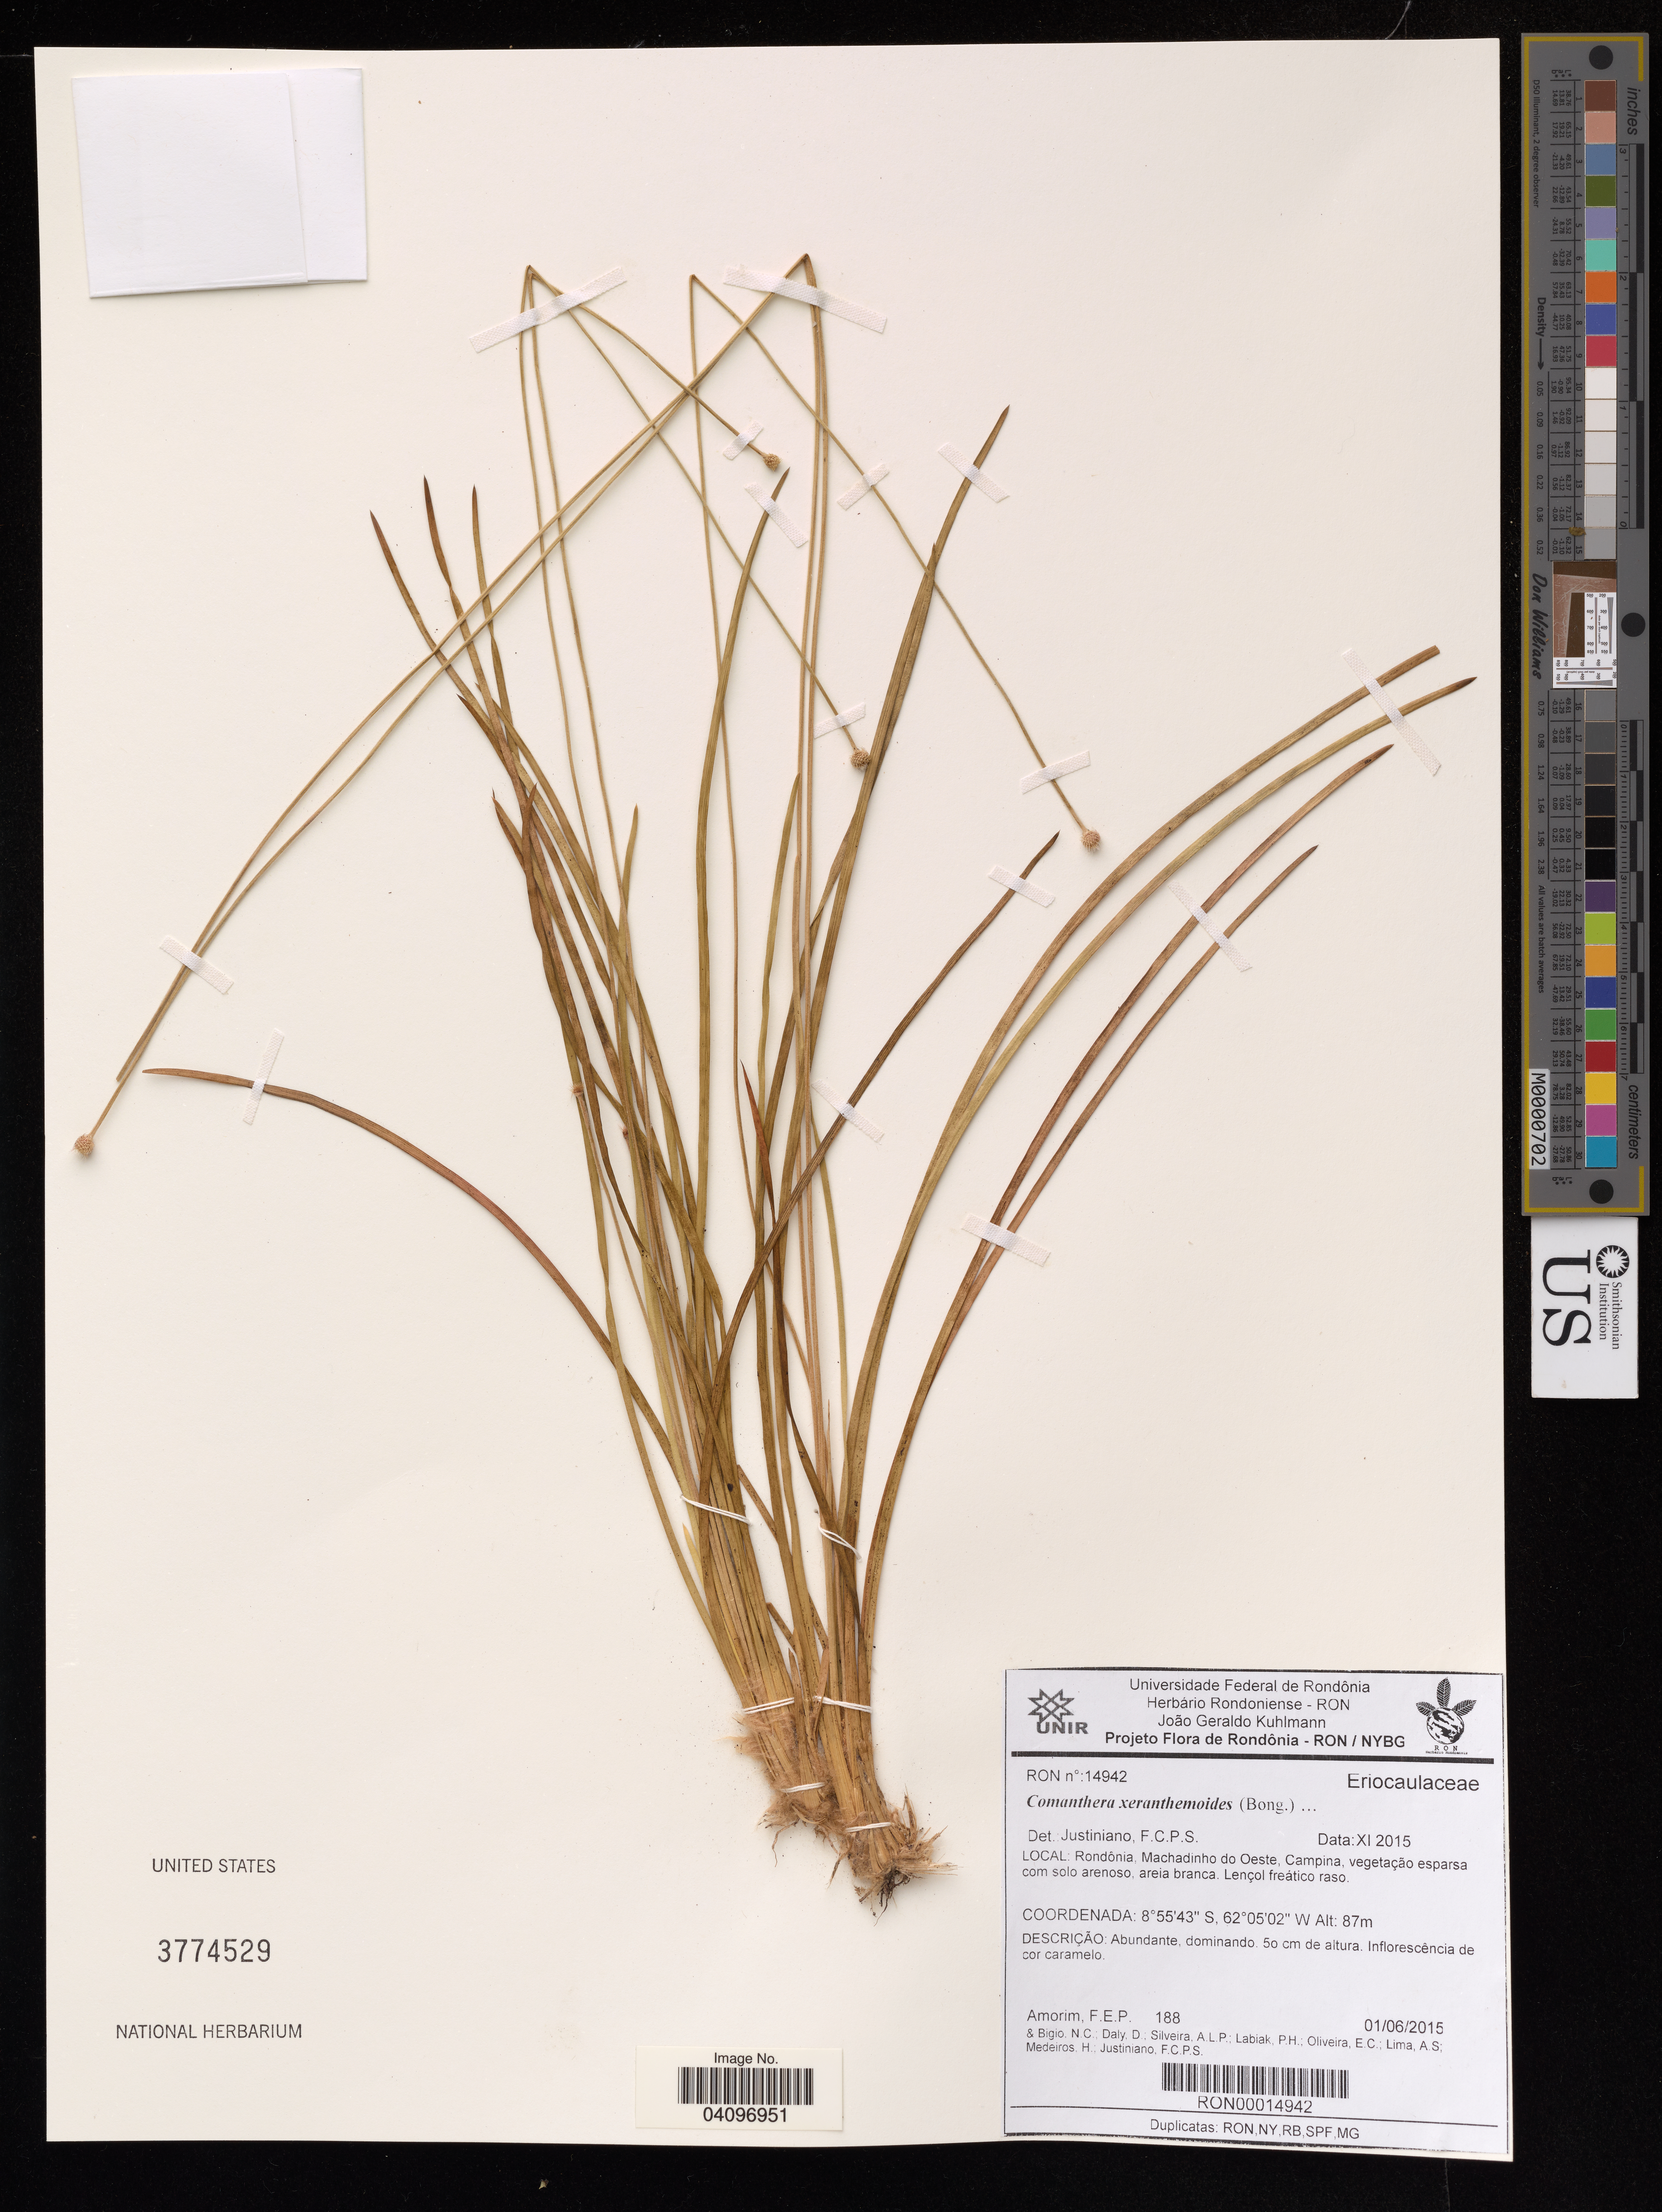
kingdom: Plantae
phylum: Tracheophyta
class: Liliopsida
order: Poales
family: Eriocaulaceae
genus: Comanthera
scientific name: Comanthera xeranthemoides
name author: (Bong.) L.R. Parra & Giul.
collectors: F. Amorim, N. C. Bigio, A. Silveira & E. Oliveira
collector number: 188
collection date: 2015-06-01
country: Brazil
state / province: Rondônia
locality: Machadinho do Oeste Campina.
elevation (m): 87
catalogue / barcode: US 2774529